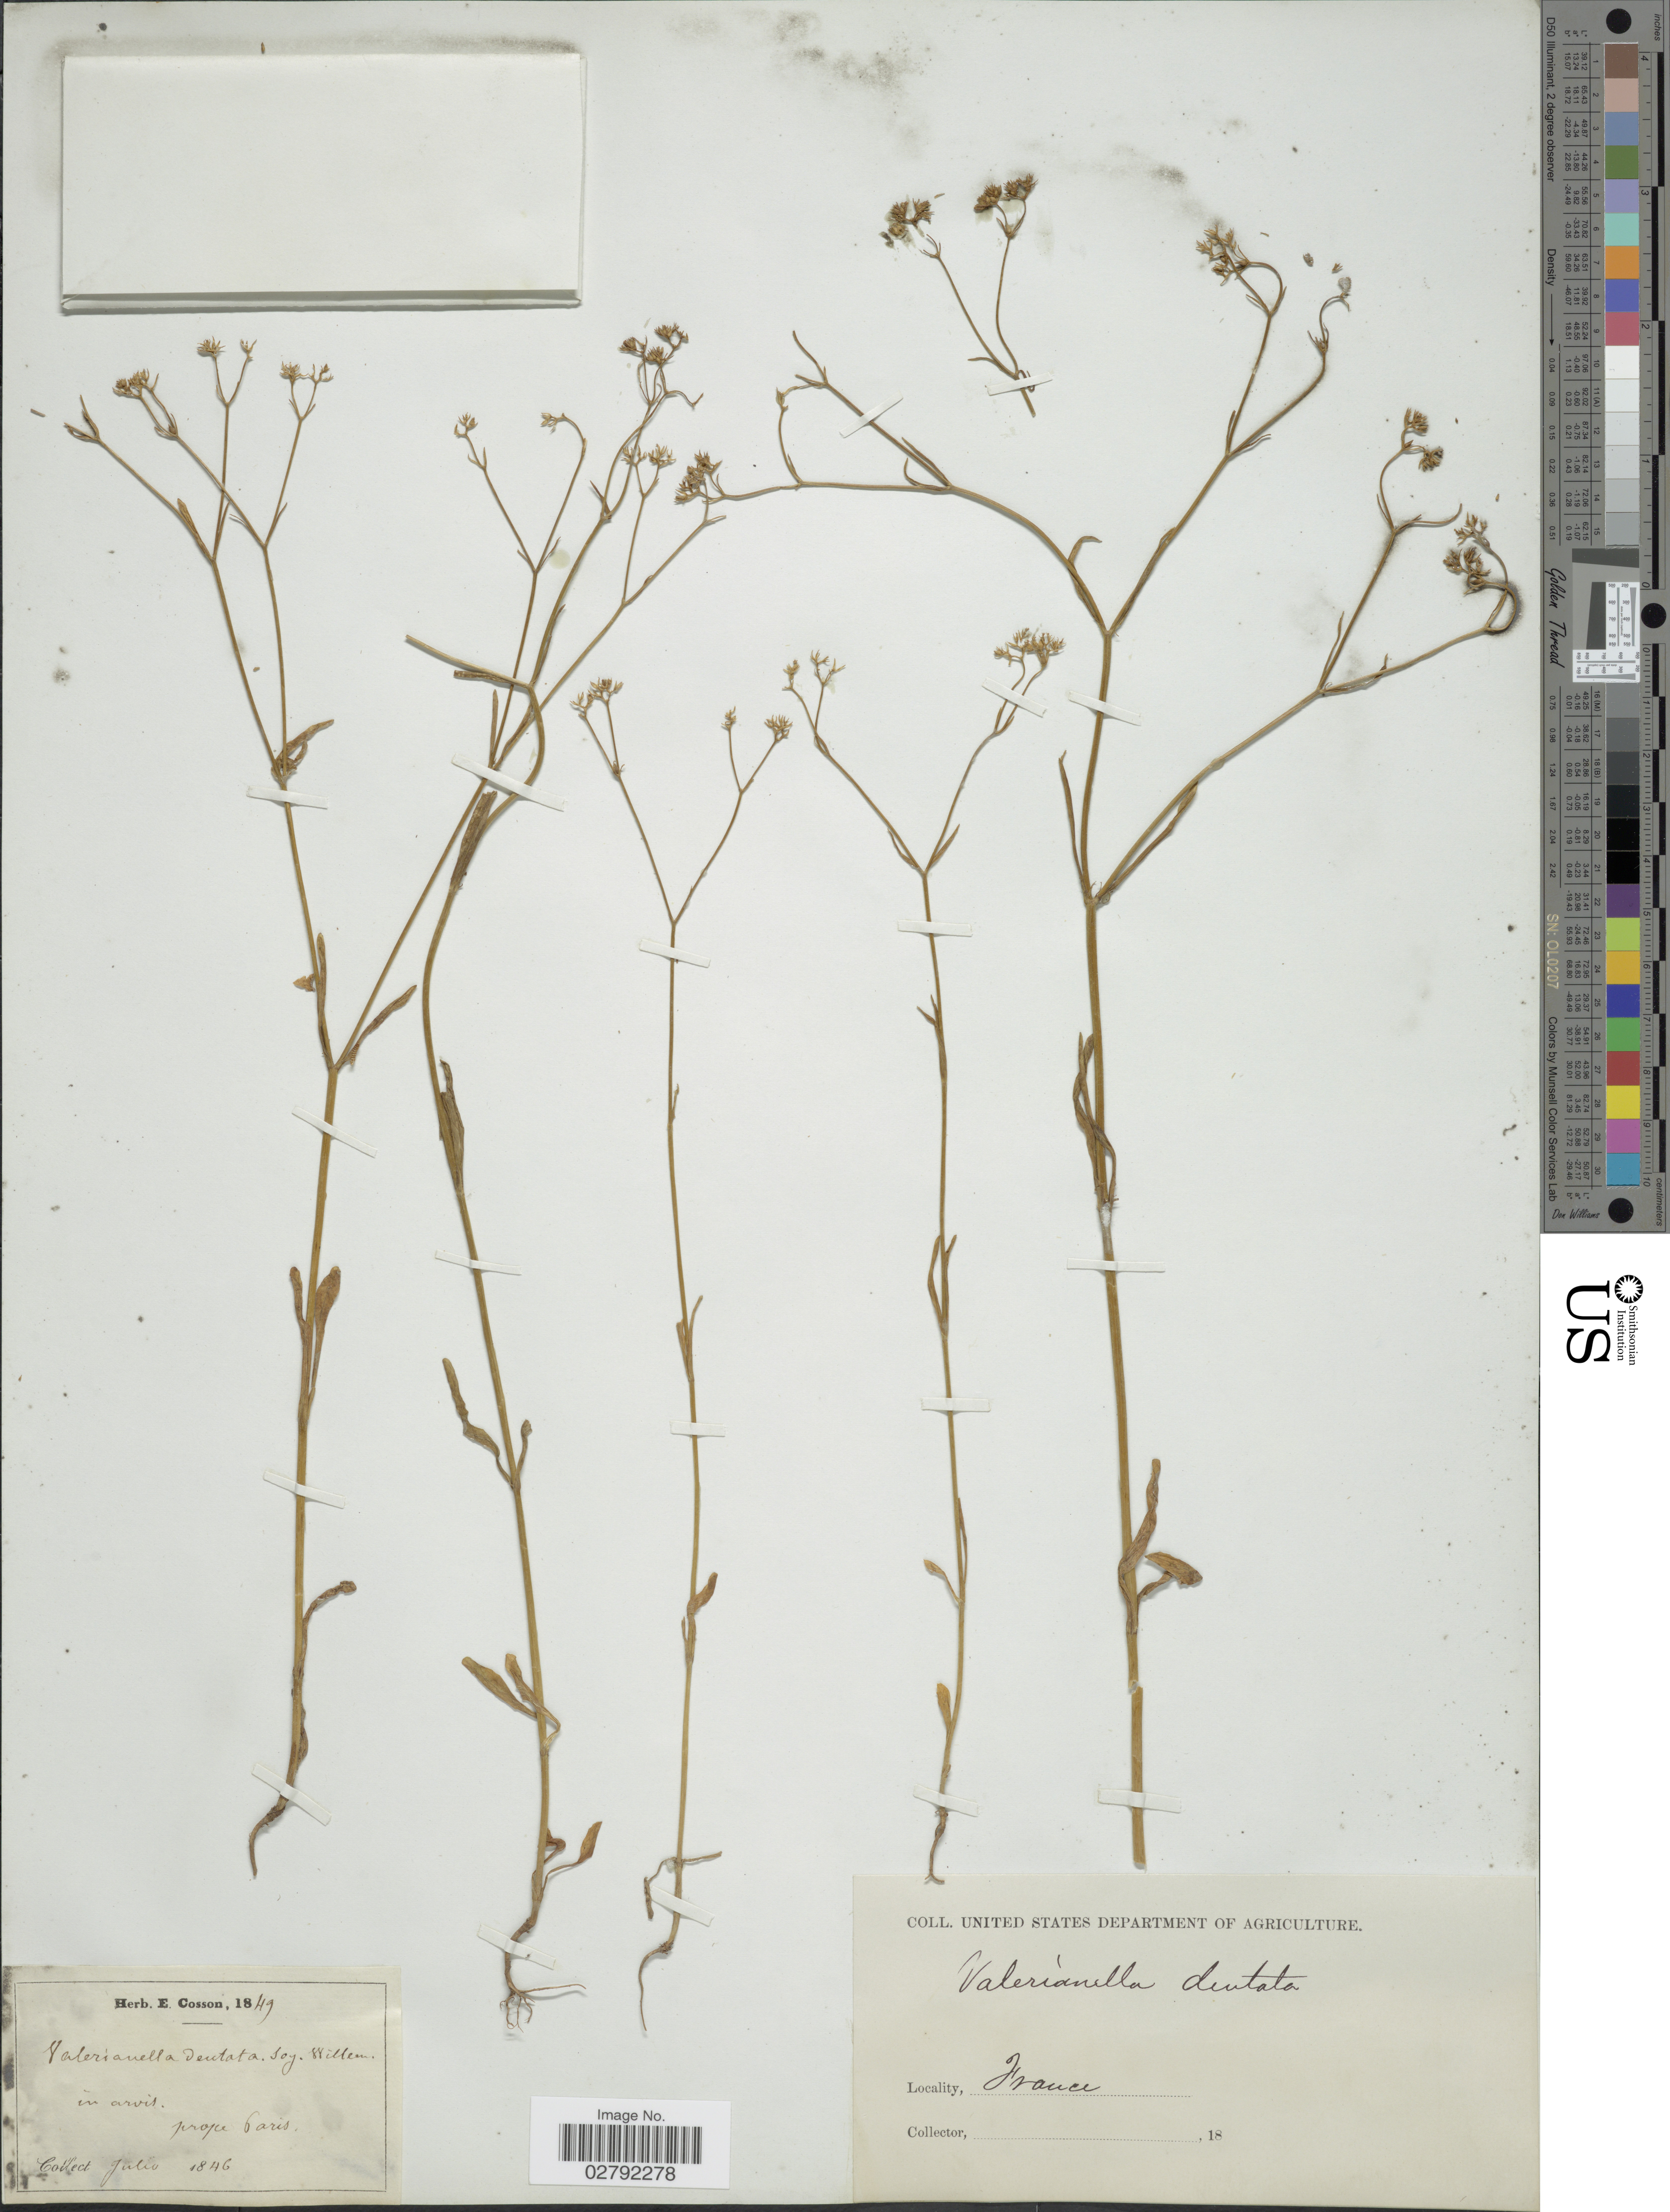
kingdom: Plantae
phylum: Tracheophyta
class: Magnoliopsida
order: Dipsacales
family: Caprifoliaceae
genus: Valerianella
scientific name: Valerianella dentata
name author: (L.) Pollich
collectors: ex herb. E. Cosson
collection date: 1846-07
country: France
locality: In arvis prope Paris.